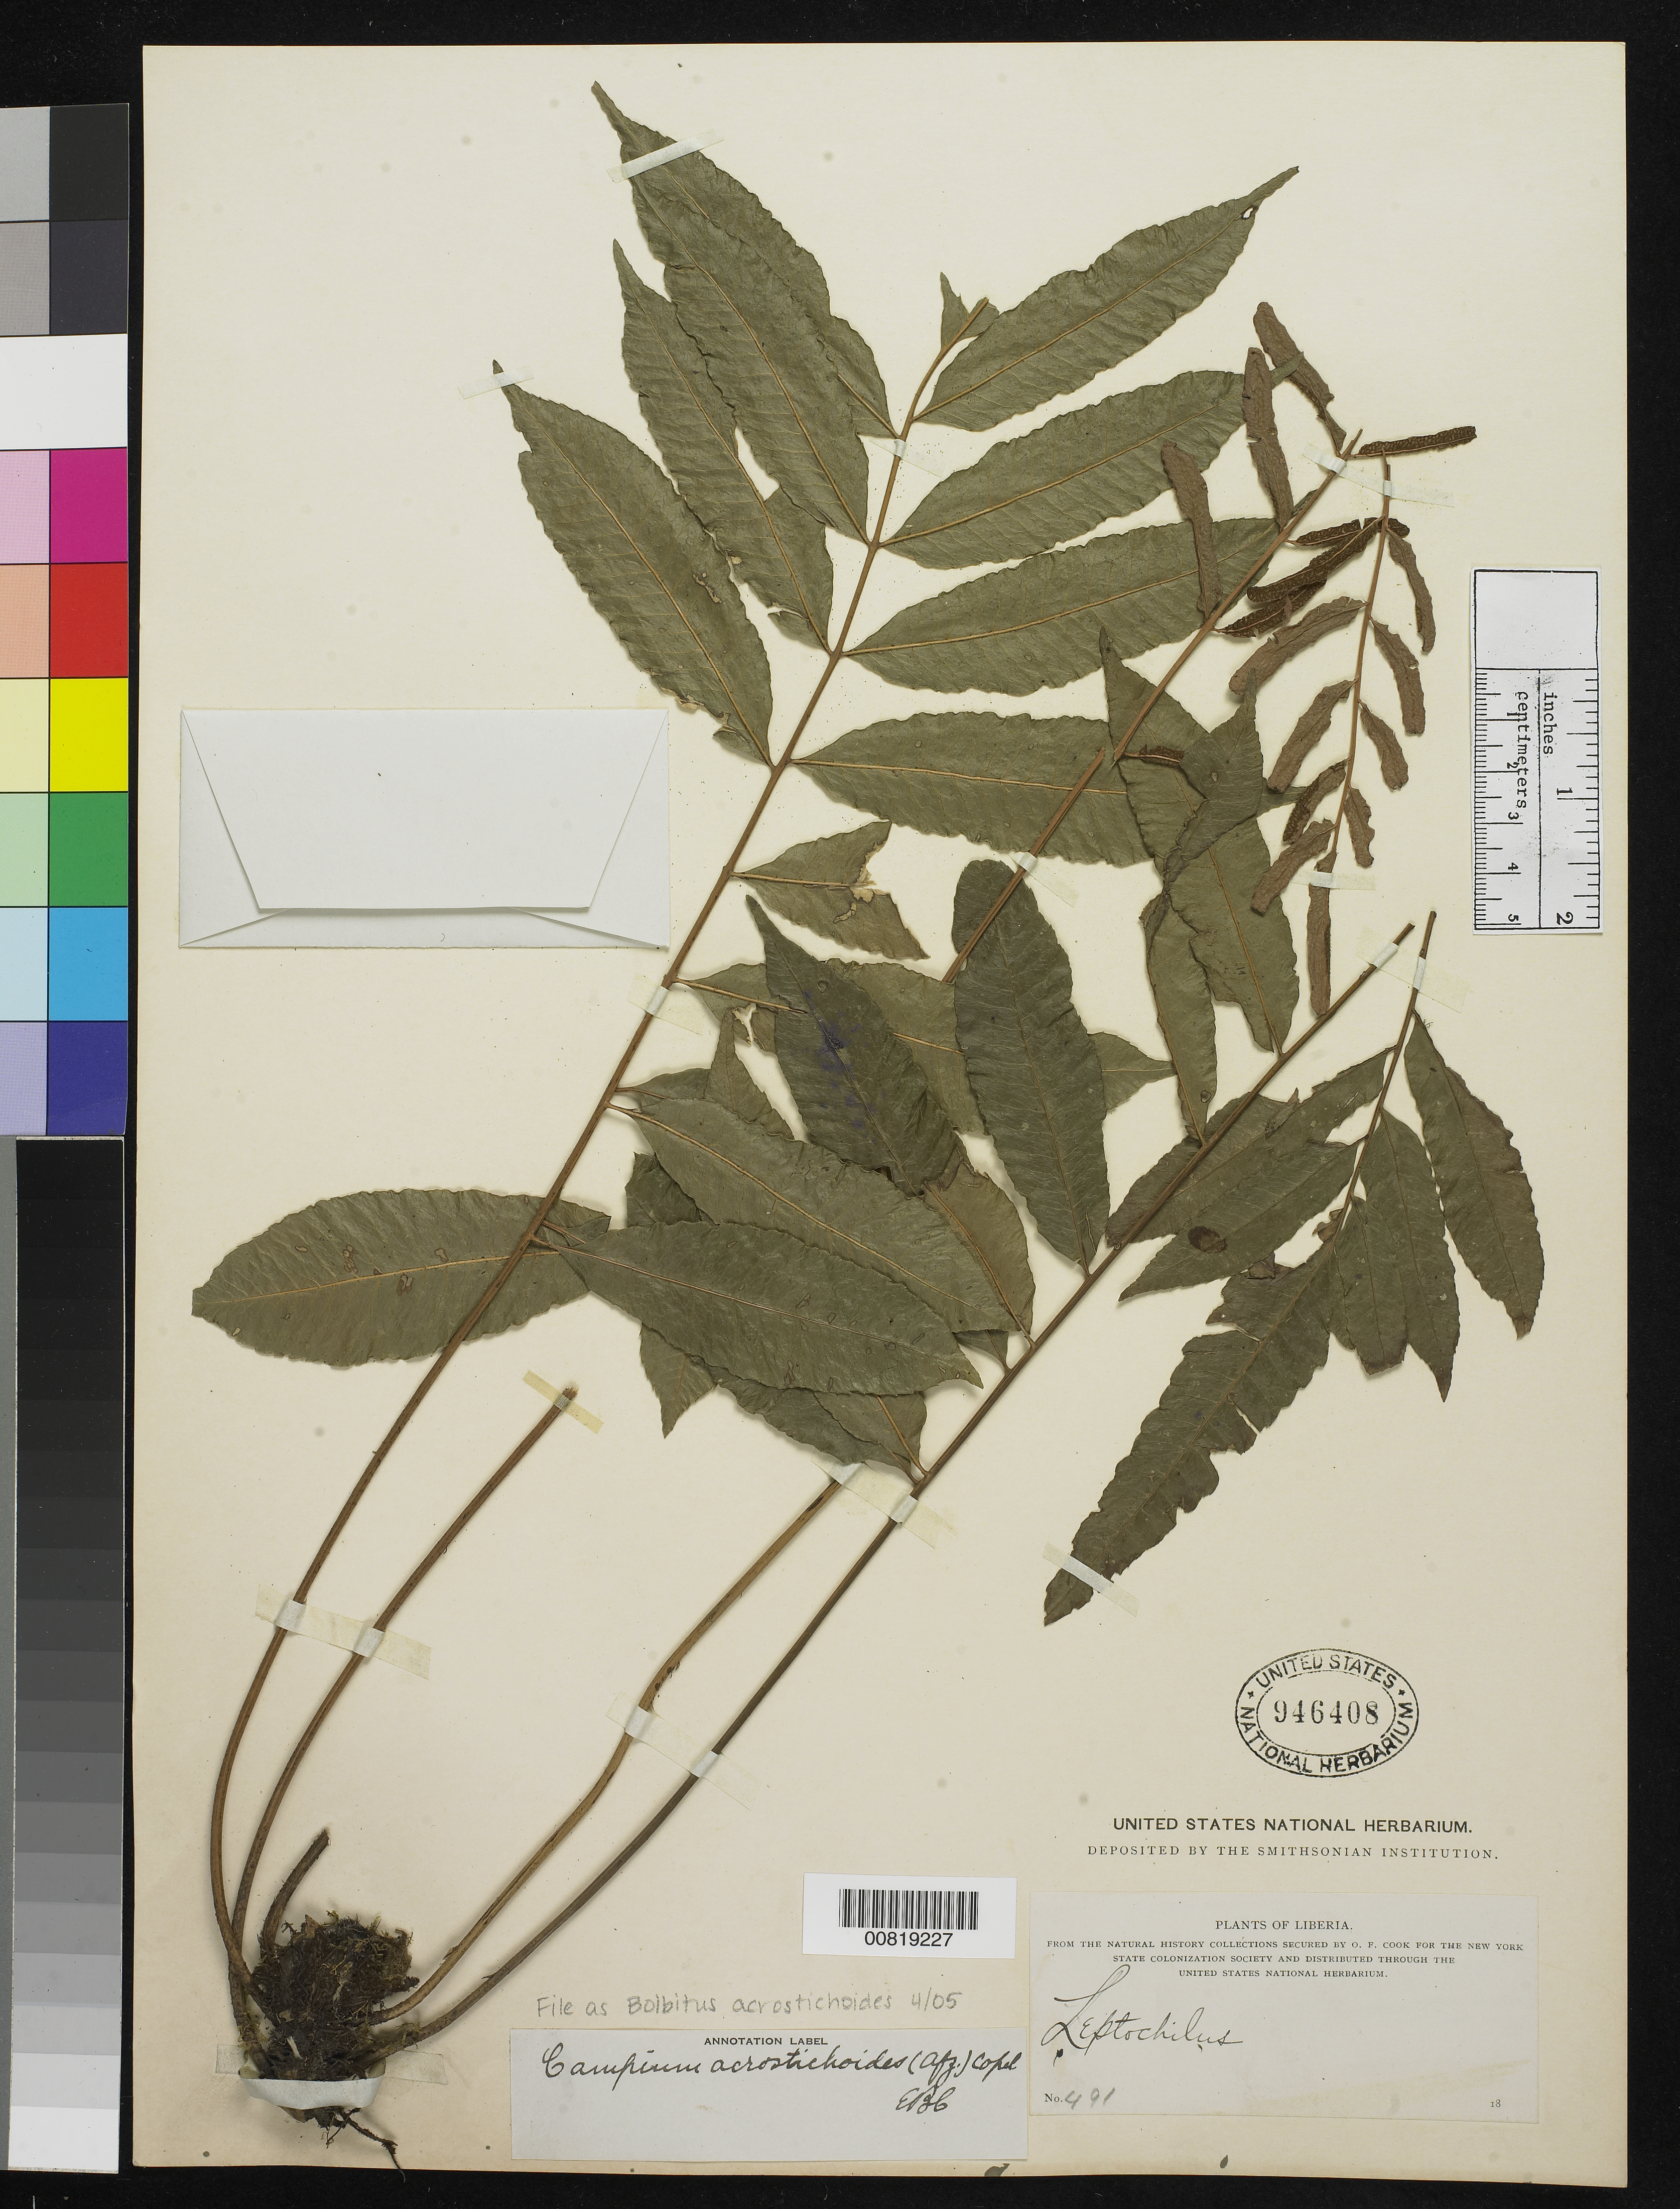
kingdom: Plantae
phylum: Tracheophyta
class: Polypodiopsida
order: Polypodiales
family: Dryopteridaceae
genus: Bolbitis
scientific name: Bolbitis acrostichoides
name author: (Hook.) Ching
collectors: O. F. Cook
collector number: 491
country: Liberia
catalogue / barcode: US 946408